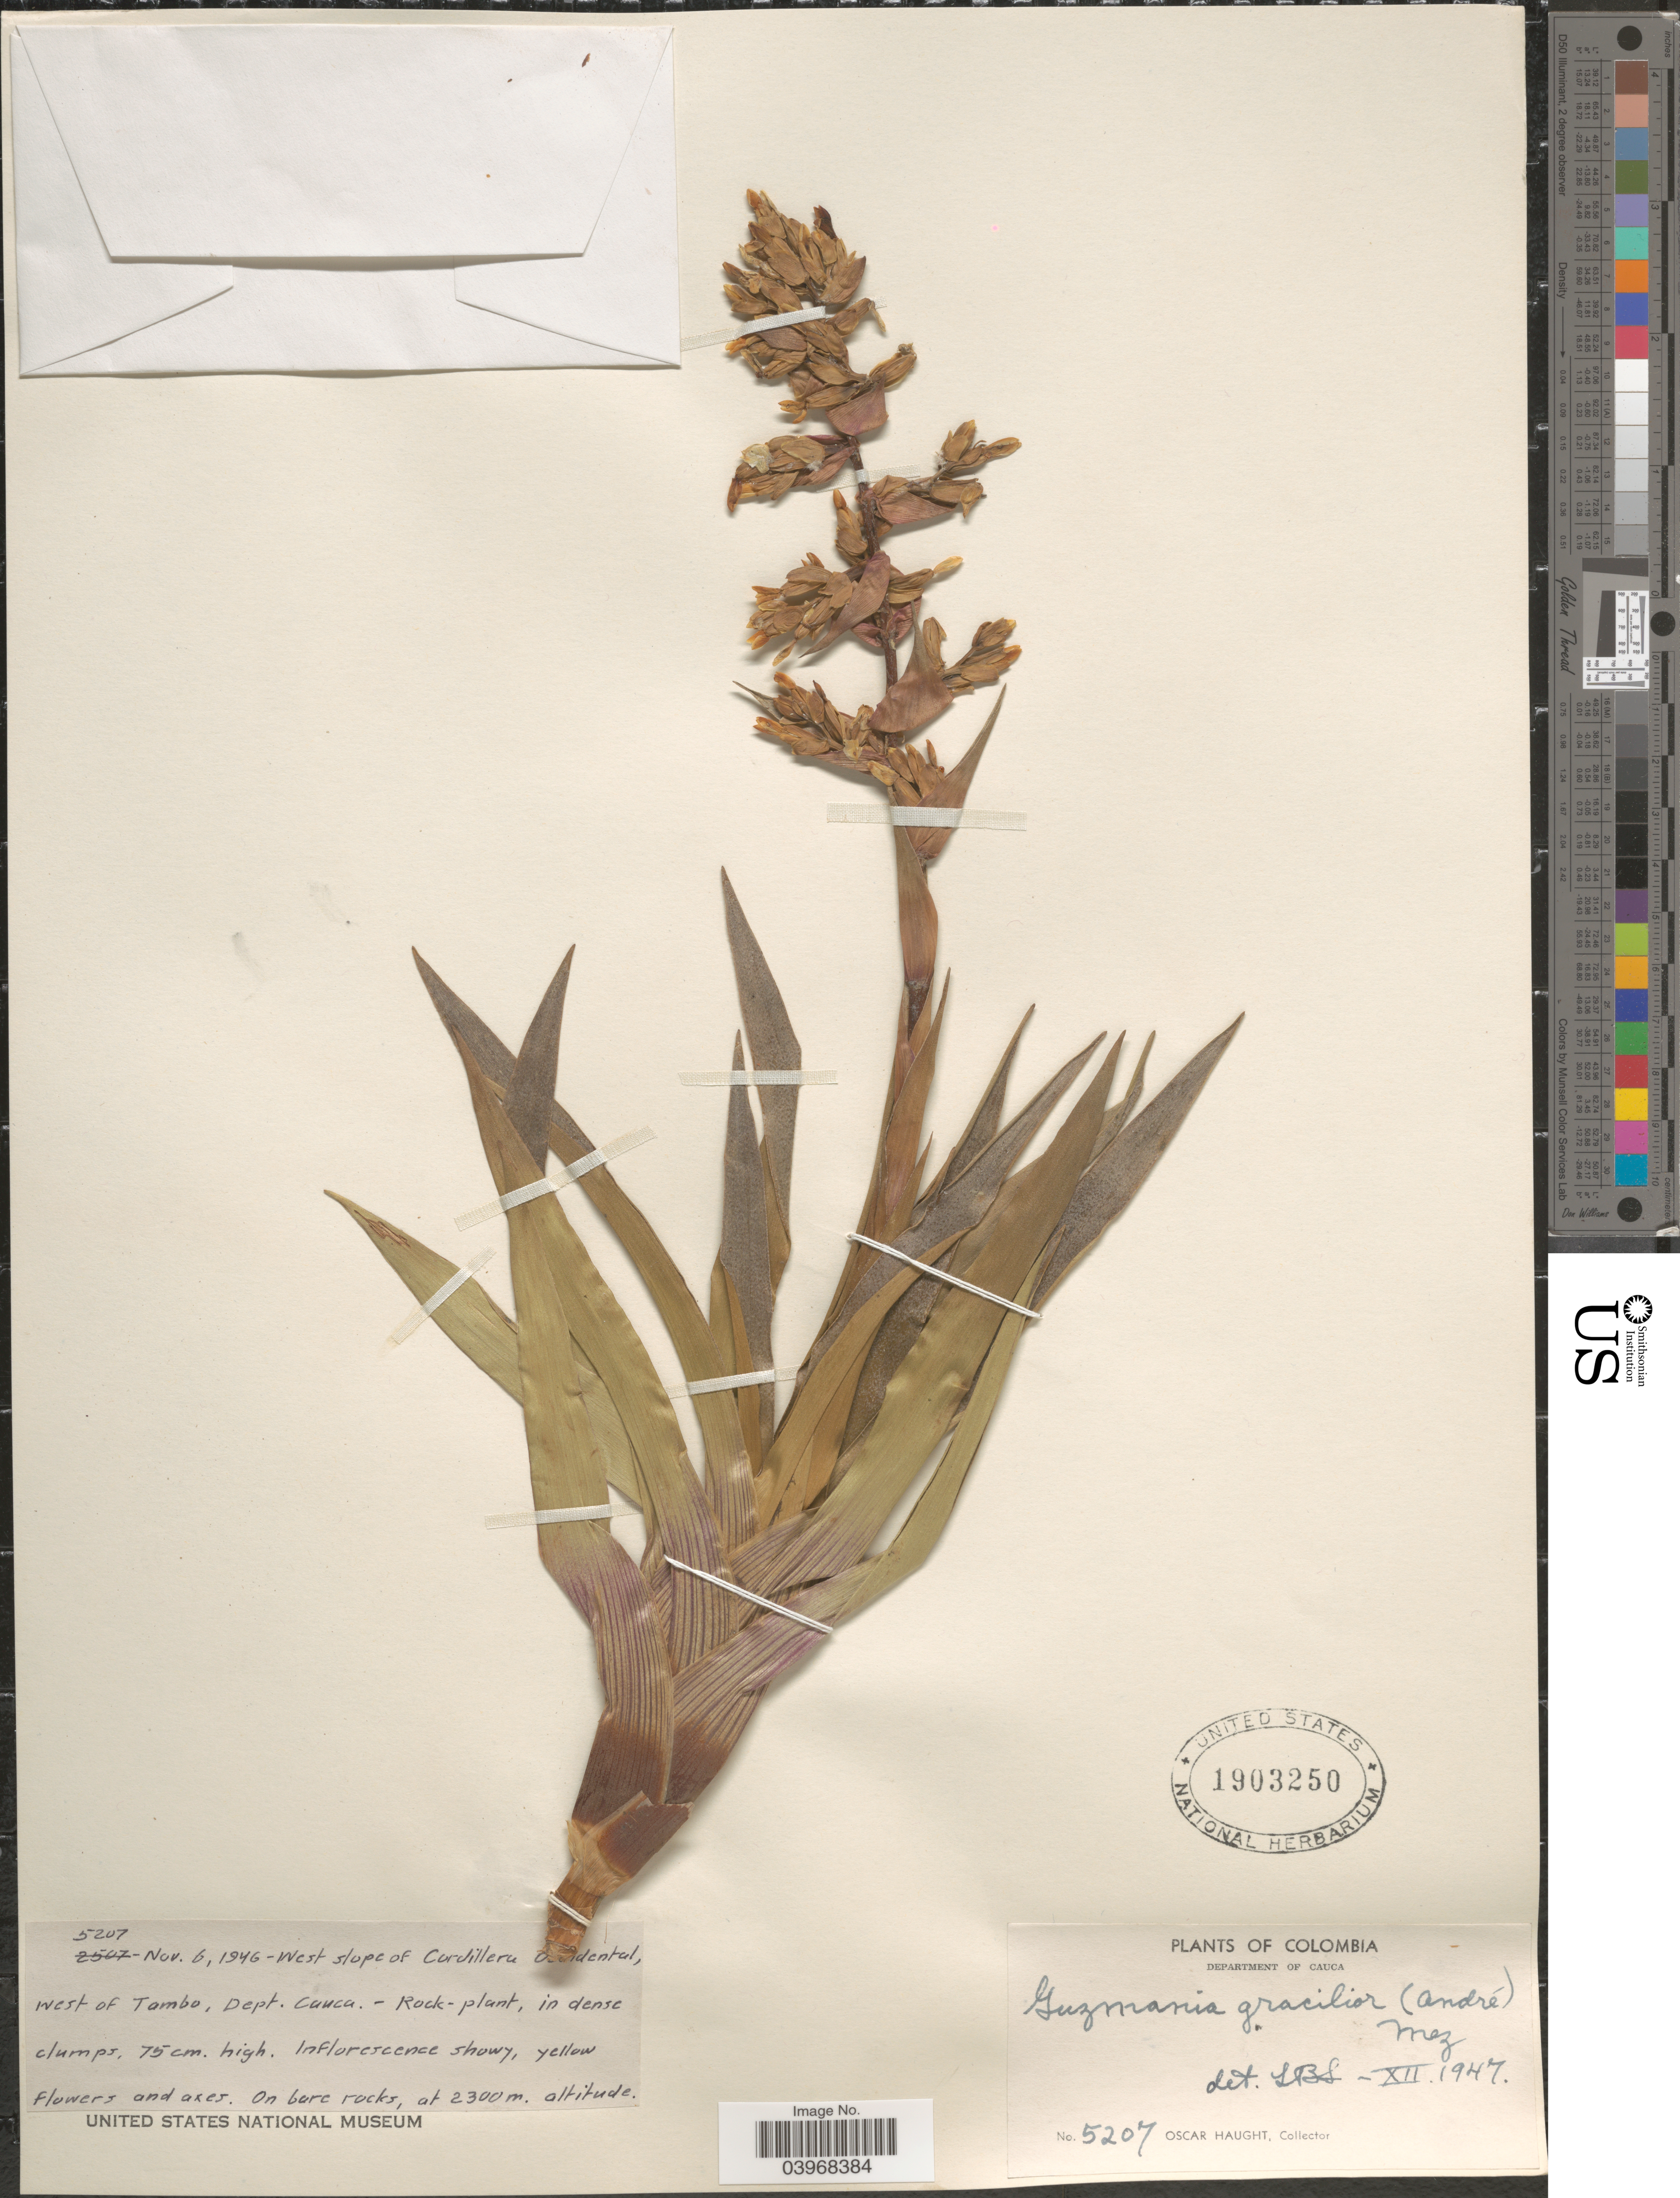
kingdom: Plantae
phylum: Tracheophyta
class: Liliopsida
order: Poales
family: Bromeliaceae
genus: Guzmania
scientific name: Guzmania gracilior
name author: (André) Mez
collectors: O. L. Haught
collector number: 5207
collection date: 1946-11-06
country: Colombia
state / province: Cauca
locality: West slope of Cordillera Occidental, west of Tambo, Department of Cauca.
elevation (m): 2300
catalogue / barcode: US 1903250